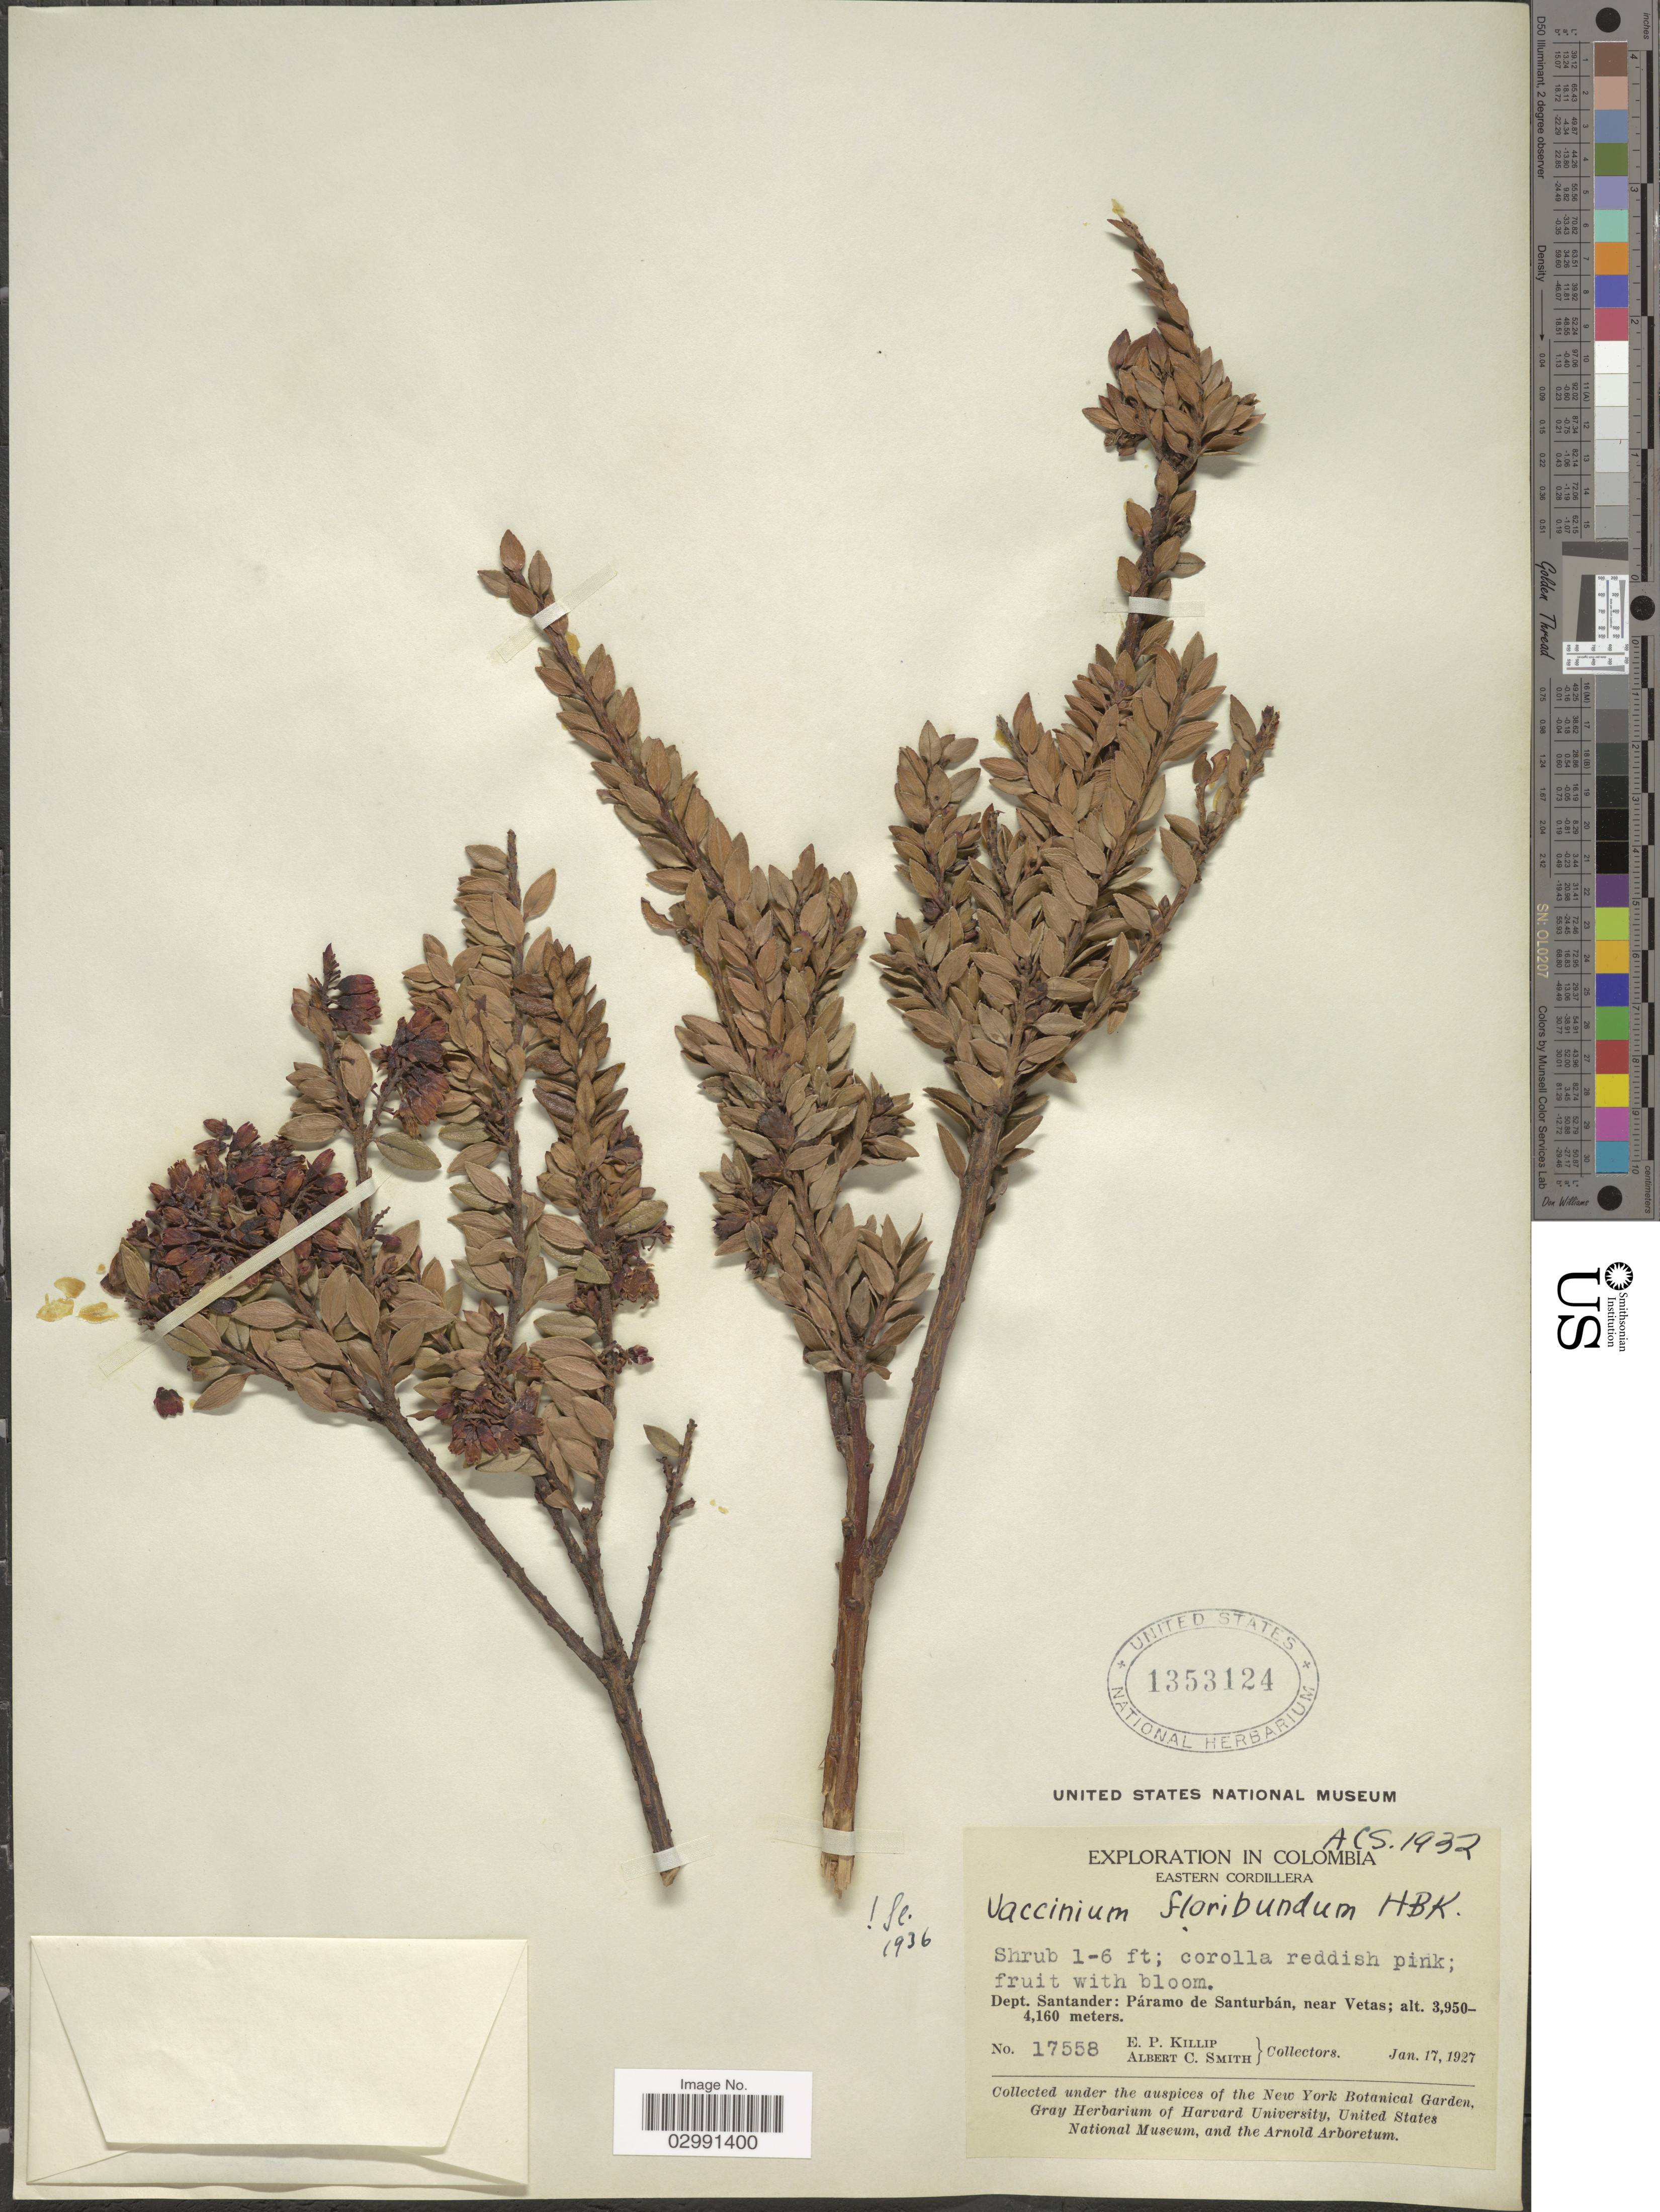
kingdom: Plantae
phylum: Tracheophyta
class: Magnoliopsida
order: Ericales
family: Ericaceae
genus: Vaccinium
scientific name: Vaccinium floribundum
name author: Kunth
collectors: E. P. Killip & A. C. Smith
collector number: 17558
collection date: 1927-01-17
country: Colombia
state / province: Santander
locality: Eastern Cordillera. Dept. Santander: Páramo de Santurbán, near Vetas.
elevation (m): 3950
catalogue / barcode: US 1353124